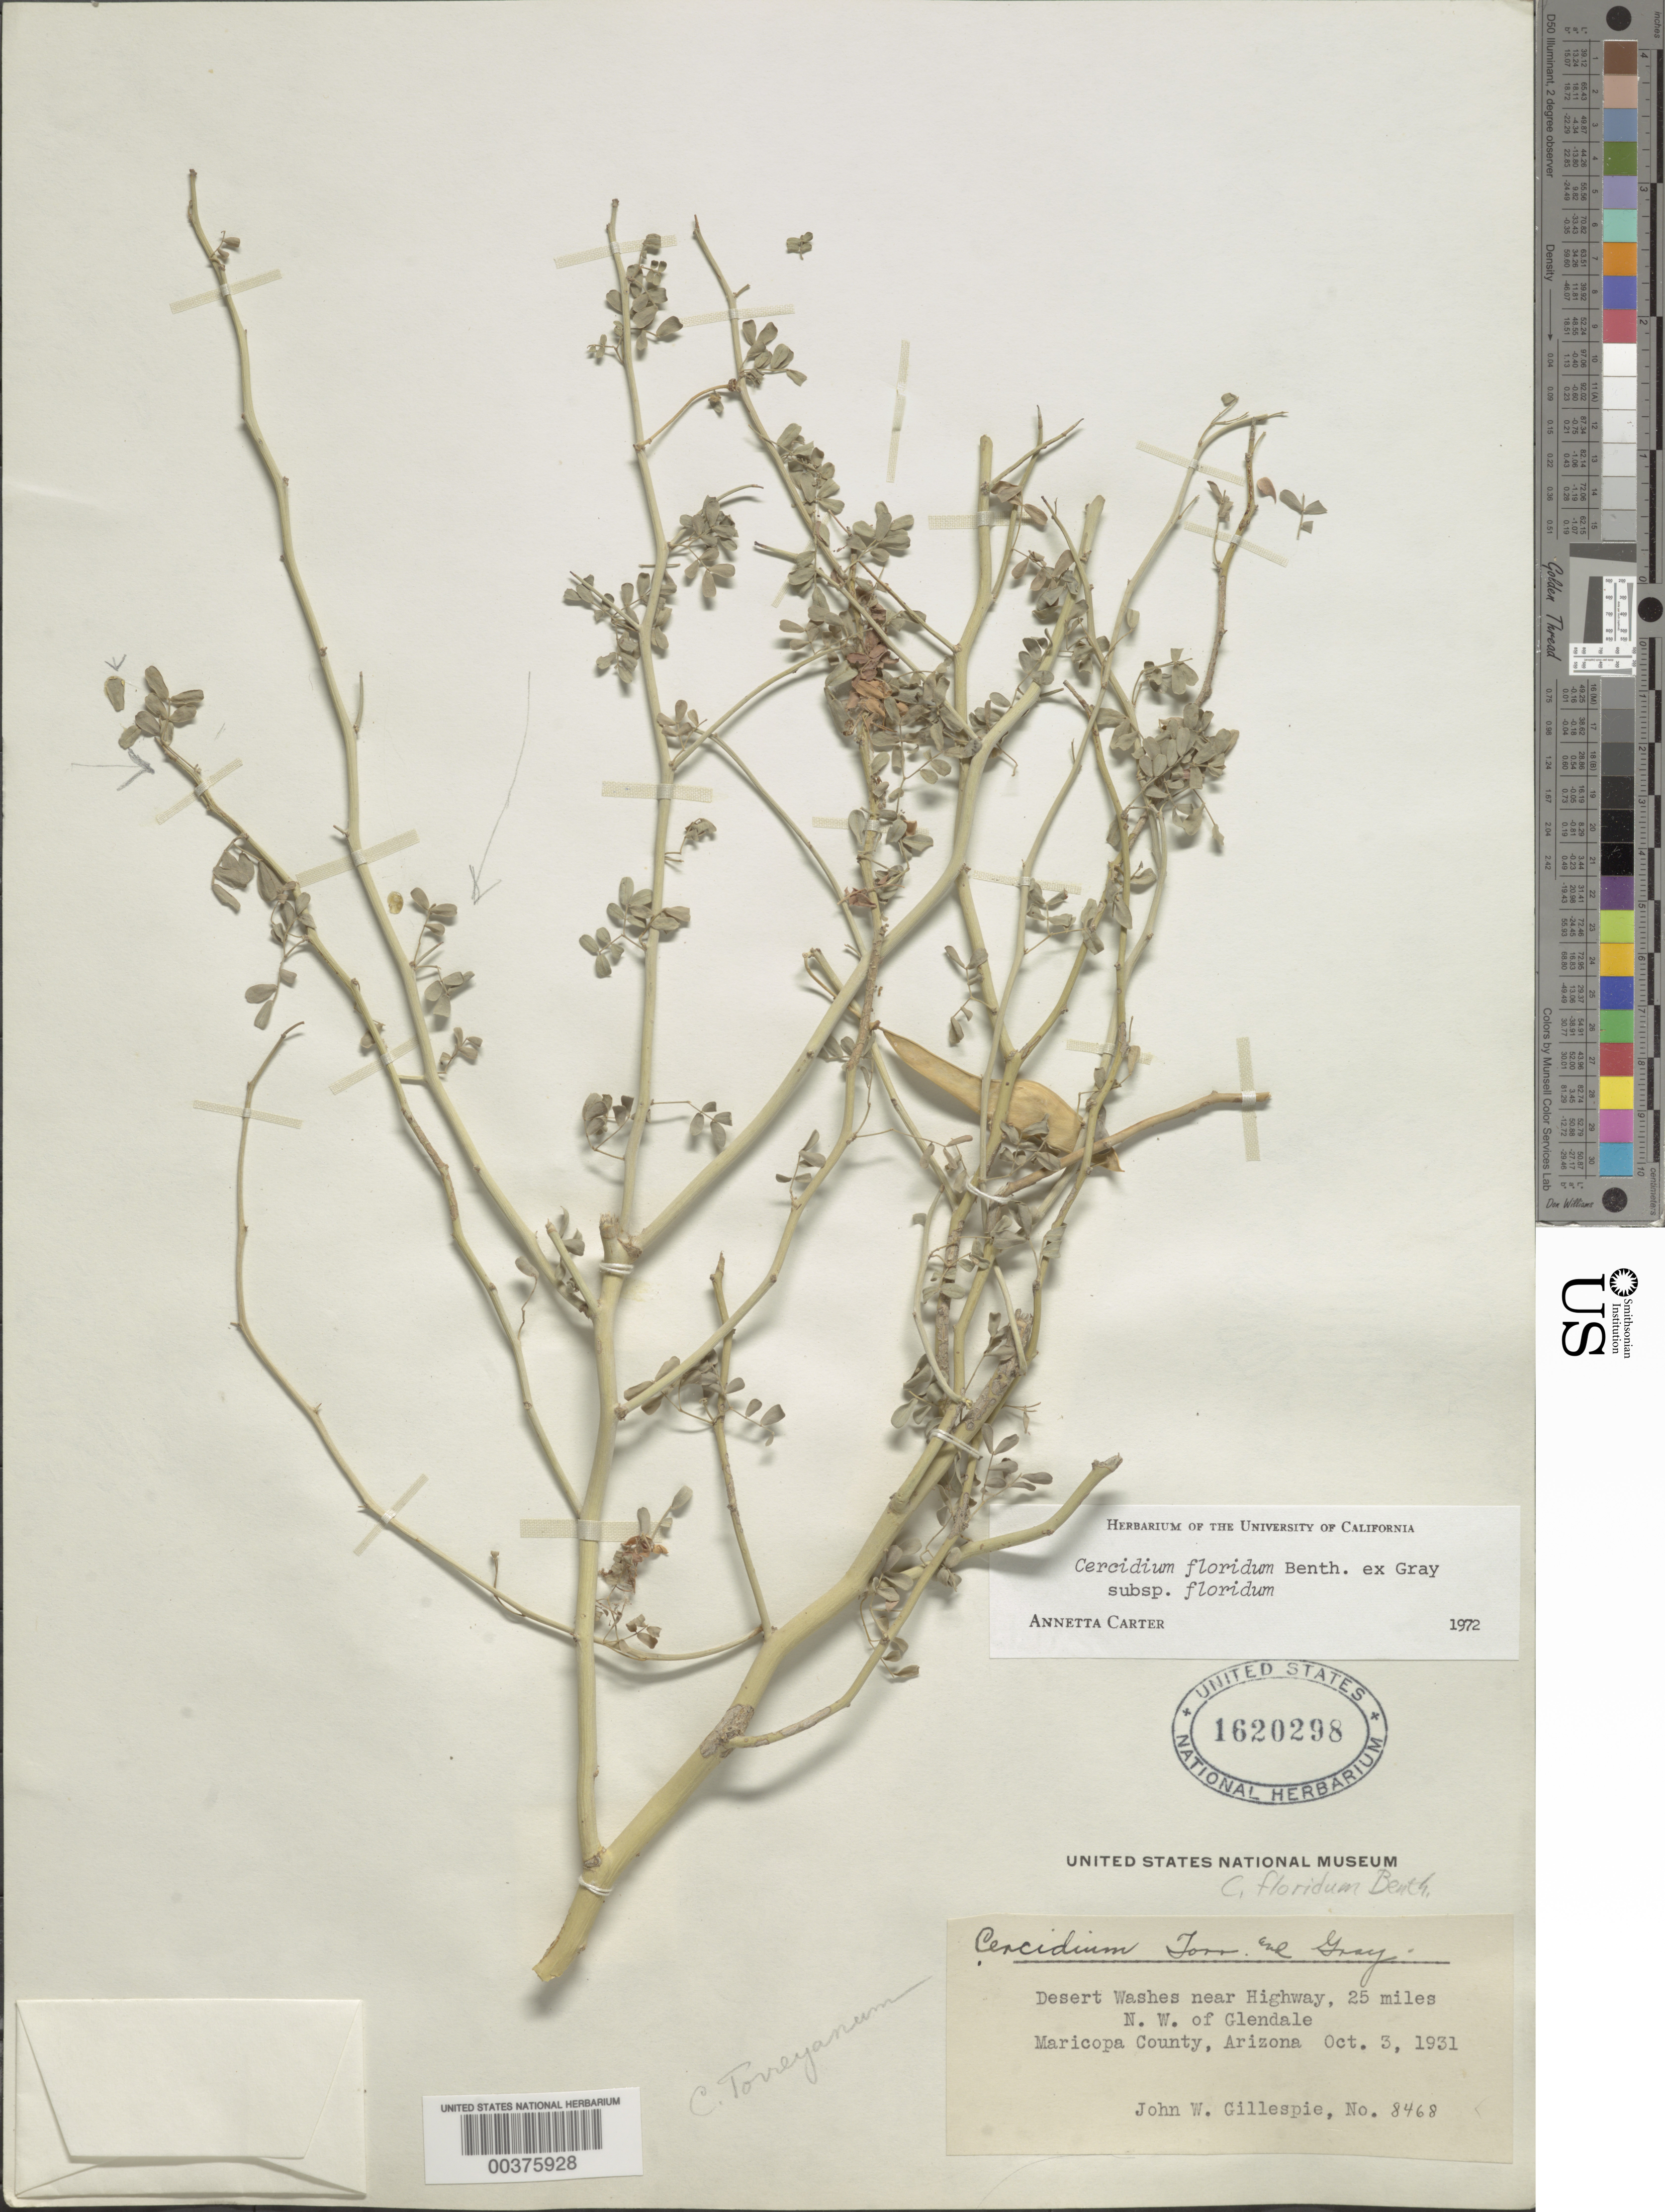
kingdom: Plantae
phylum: Tracheophyta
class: Magnoliopsida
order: Fabales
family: Fabaceae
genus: Parkinsonia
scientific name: Parkinsonia florida subsp. florida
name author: (Benth. ex A. Gray) S. Watson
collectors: J. W. Gillespie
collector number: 8468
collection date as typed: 03 Oct 1931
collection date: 1931-10-03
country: United States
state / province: Arizona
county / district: Maricopa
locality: Desert washes near highway, 25 mi nw of glendale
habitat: Desert washes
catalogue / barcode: US 1620298